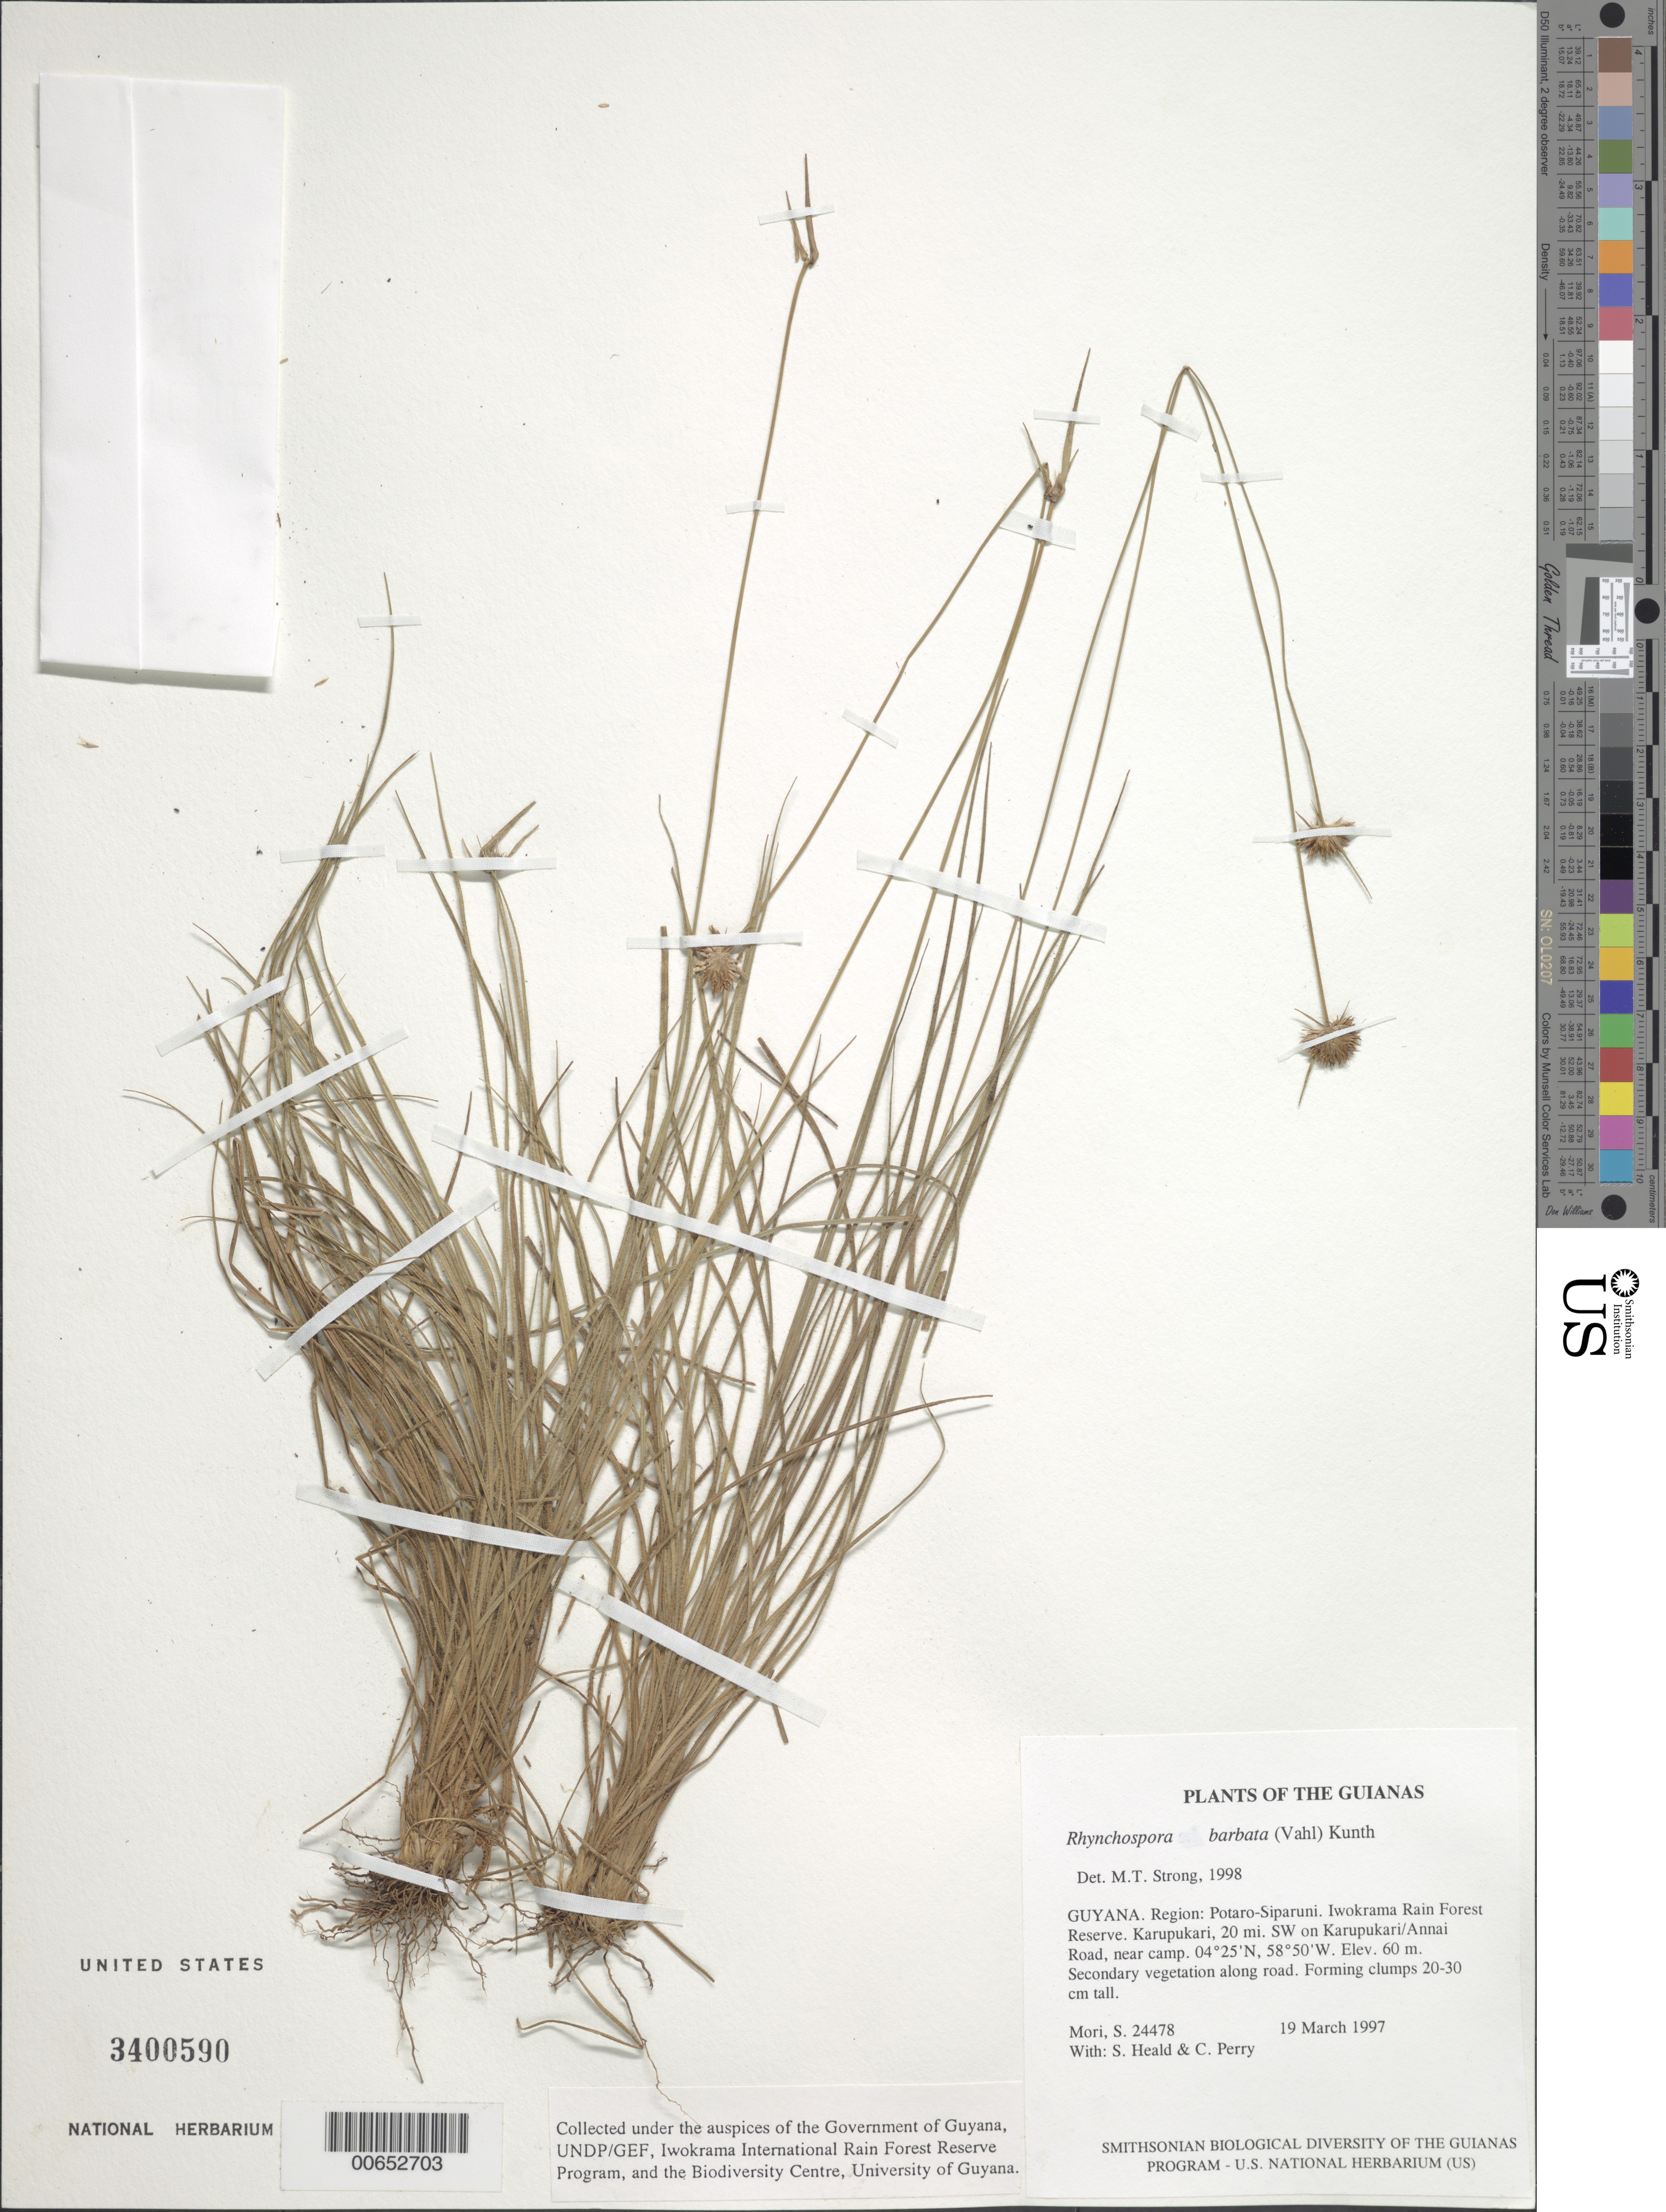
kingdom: Plantae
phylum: Tracheophyta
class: Liliopsida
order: Poales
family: Cyperaceae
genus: Rhynchospora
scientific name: Rhynchospora barbata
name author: (Vahl) Kunth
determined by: Alves, K.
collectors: S. Mori, S. Heald & C. Perry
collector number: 24478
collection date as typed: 19 March 1997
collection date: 1997-03-19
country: Guyana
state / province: Potaro-Siparuni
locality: Iwokrama Rain Forest Reserve. Karupukari, 20 mi. SW on Karupukari/Annai Road, near camp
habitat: Secondary vegetation along road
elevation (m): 60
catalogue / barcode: US 3400590